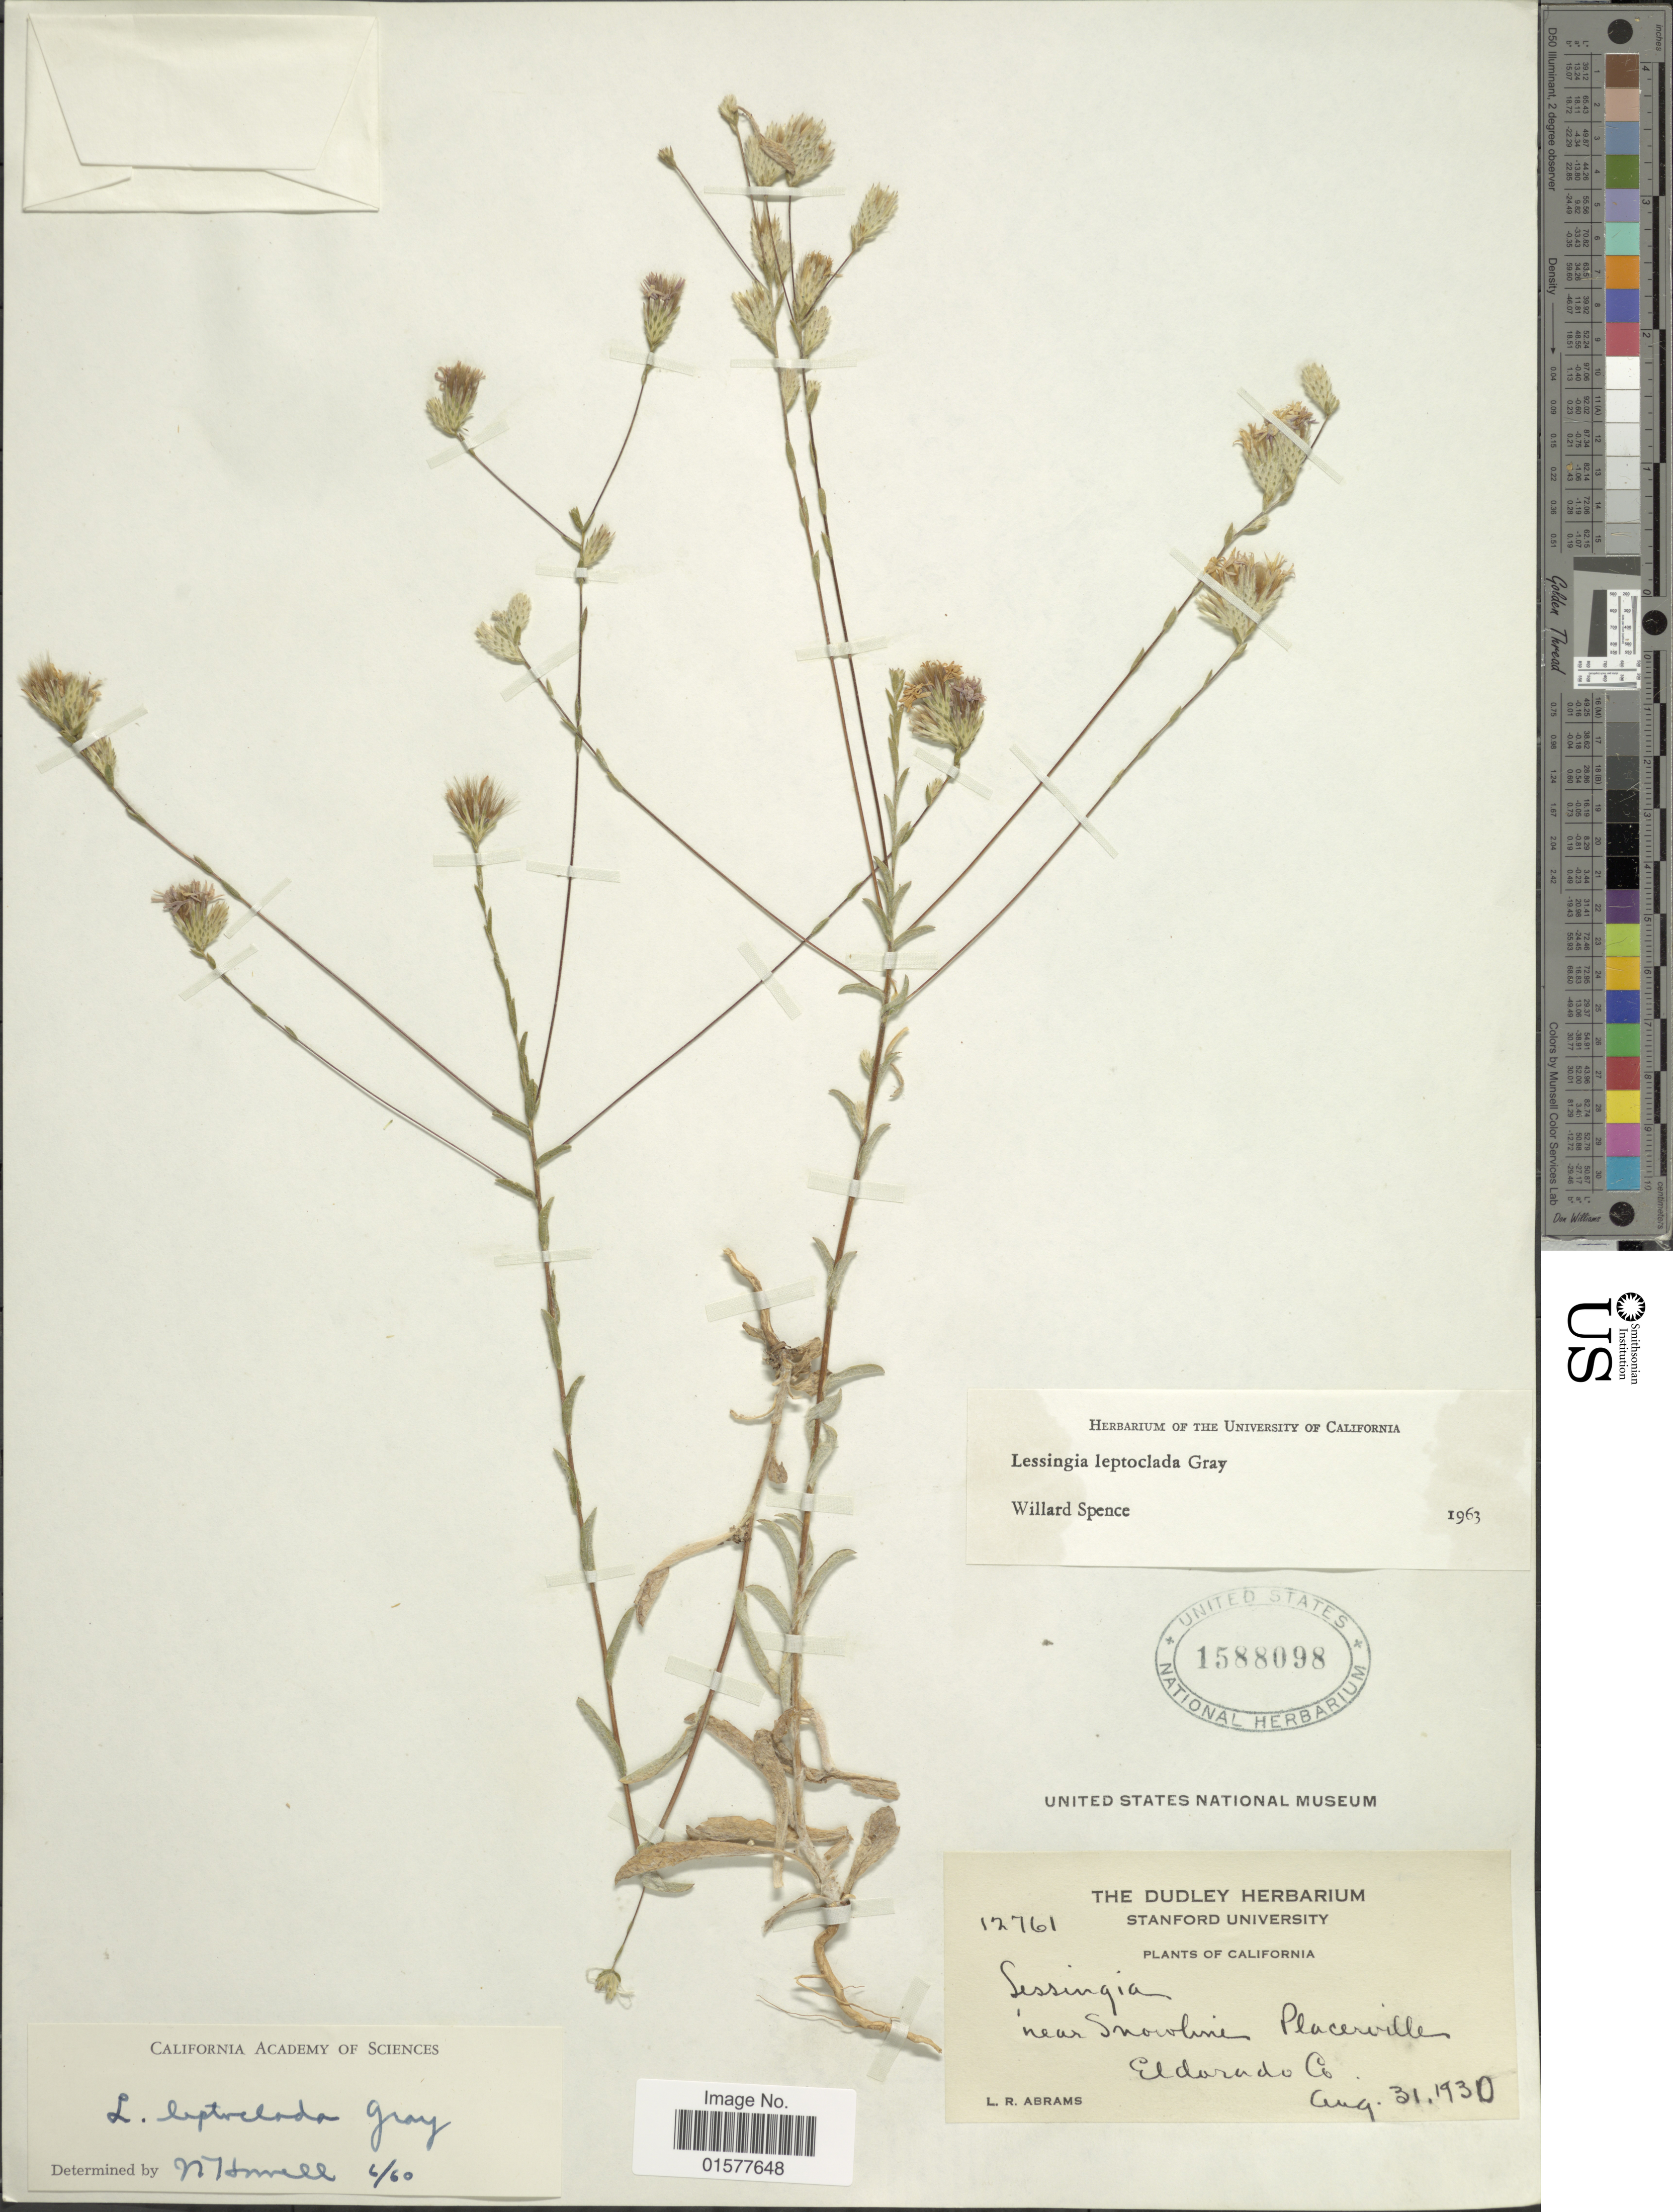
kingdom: Plantae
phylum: Tracheophyta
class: Magnoliopsida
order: Asterales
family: Asteraceae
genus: Lessingia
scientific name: Lessingia leptoclada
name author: A. Gray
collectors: L. Abrams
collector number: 12761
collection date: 1930-08-31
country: United States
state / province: California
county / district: El Dorado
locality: Near Snowline, Placerville, Eldorado Co.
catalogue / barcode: US 1588098